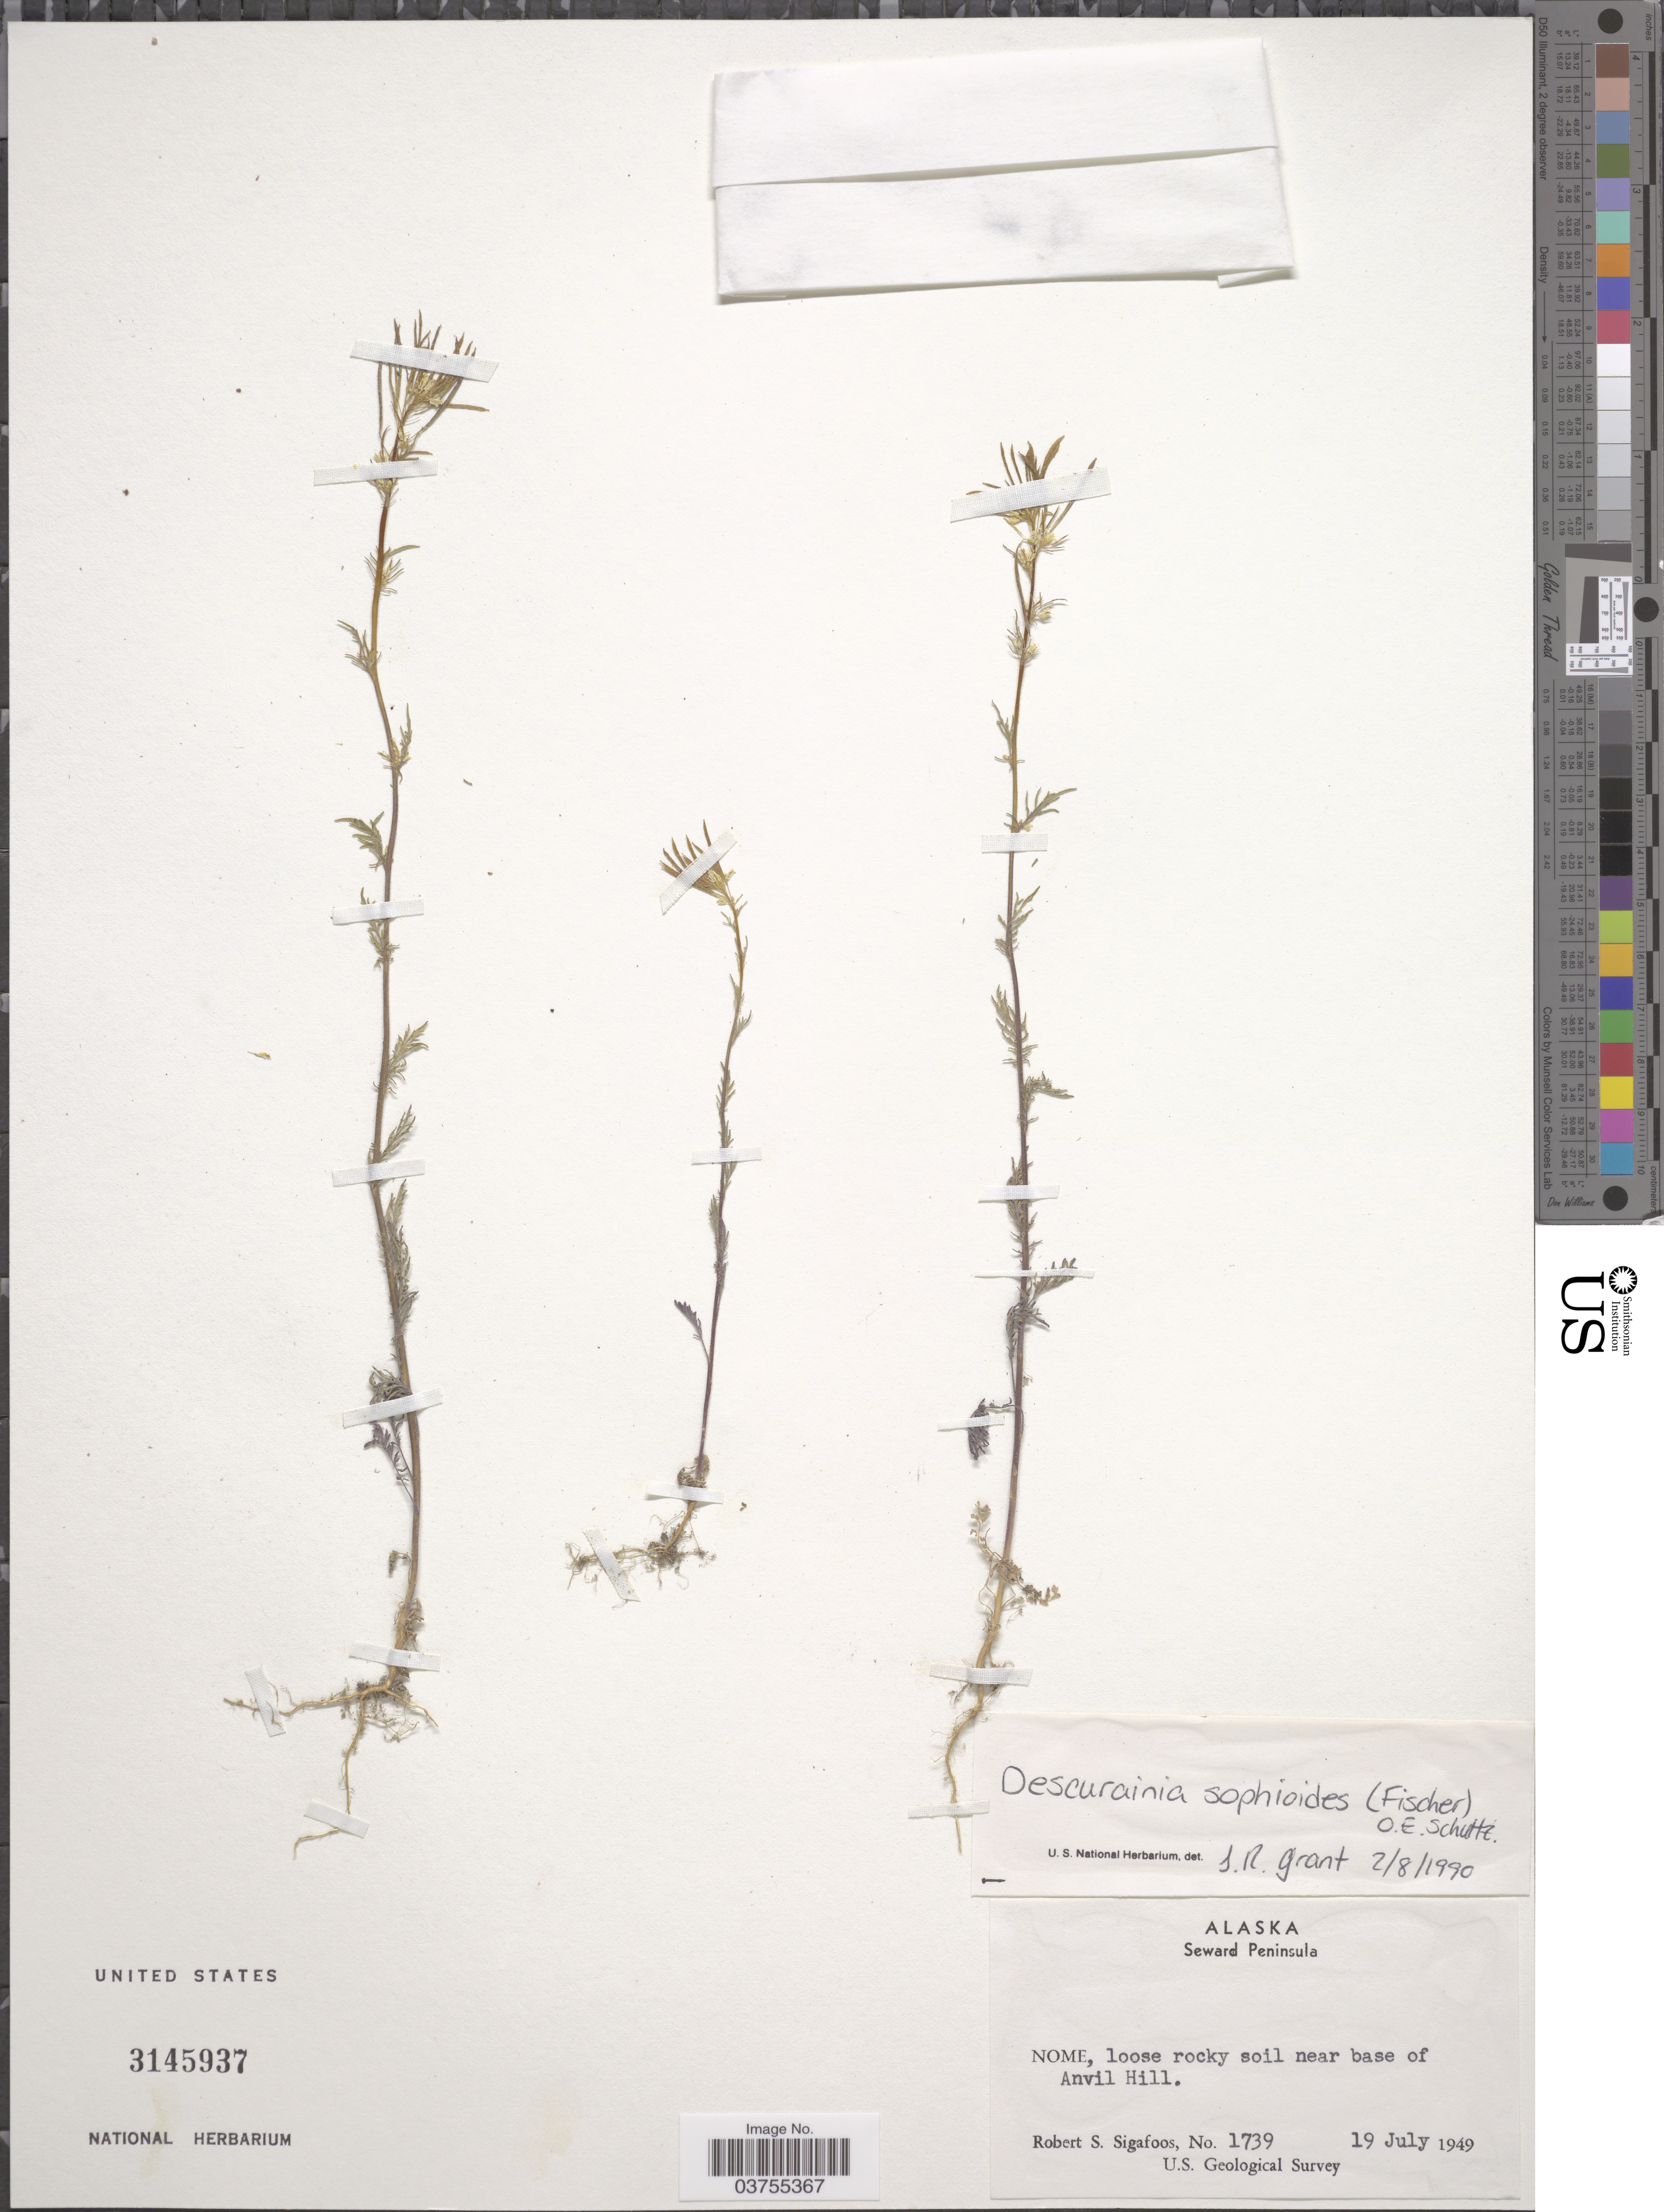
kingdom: Plantae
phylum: Tracheophyta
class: Magnoliopsida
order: Brassicales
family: Brassicaceae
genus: Descurainia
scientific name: Descurainia sophioides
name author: (Fisch.) O.E. Schultz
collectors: R. Sigafoos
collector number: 1739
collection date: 1949-07-19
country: United States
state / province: Alaska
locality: Seward Peninsula. Nome, loose rocky soil near base of Anvil Hill.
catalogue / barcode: US 3145937